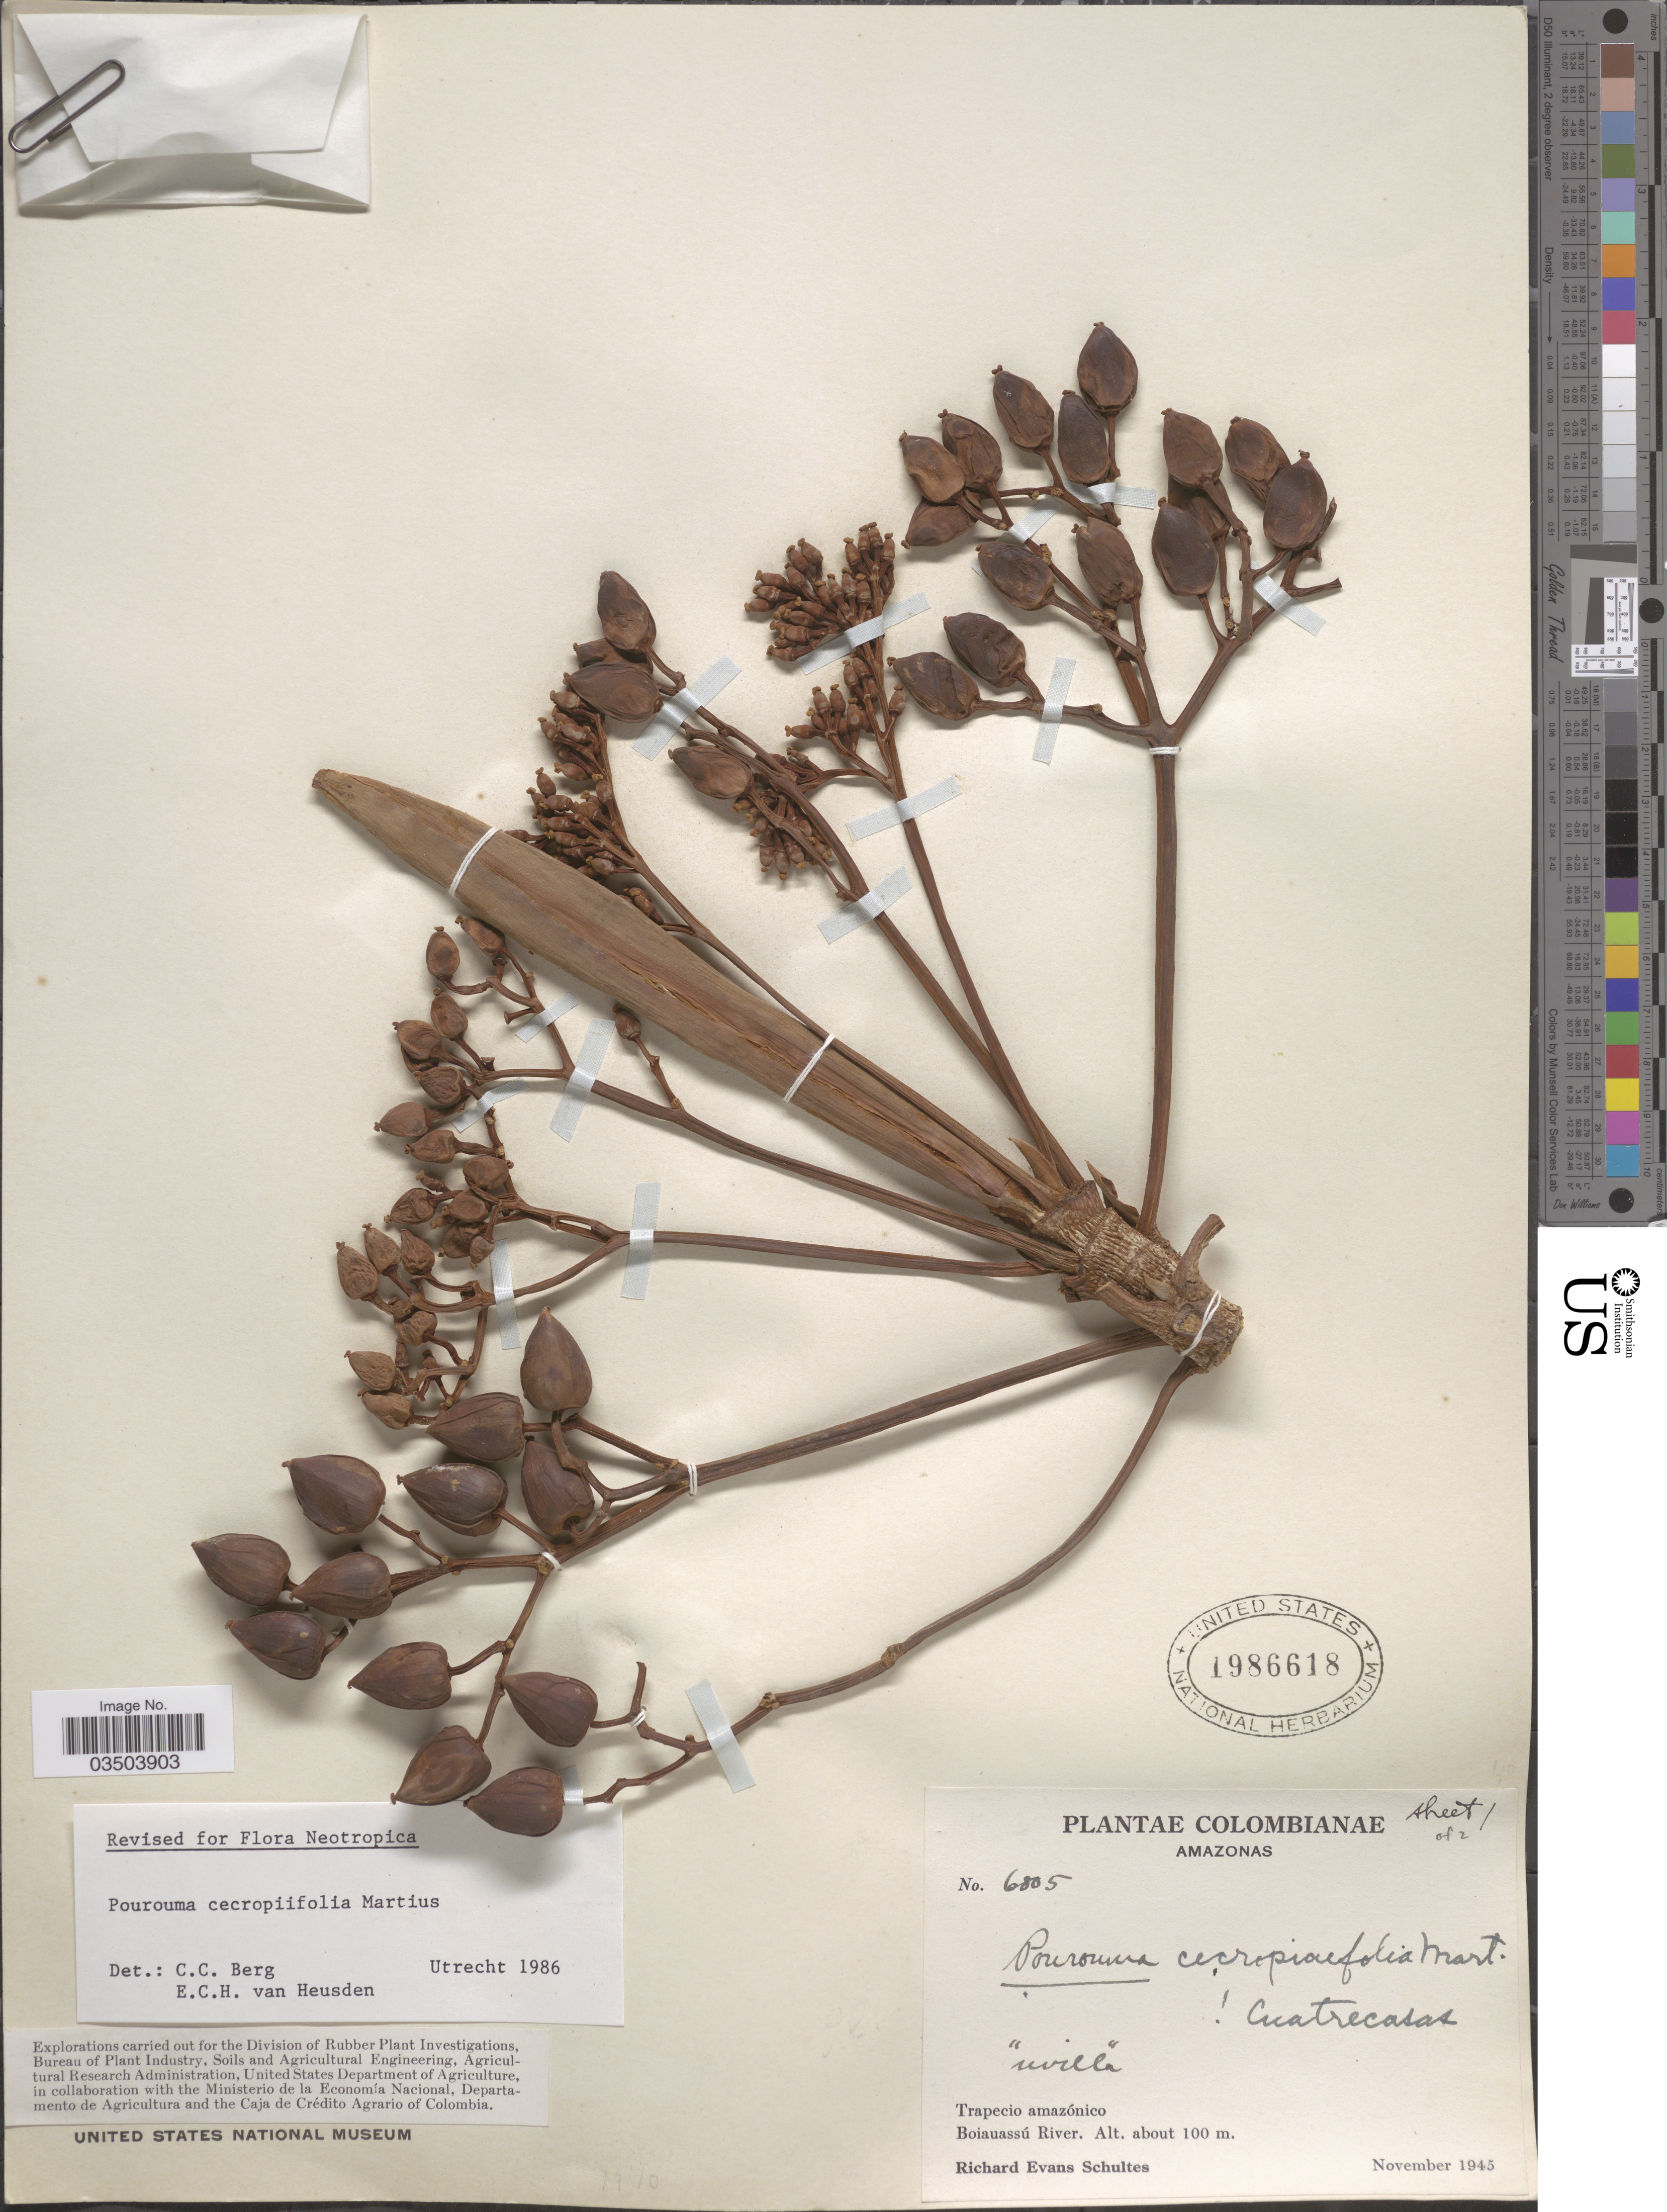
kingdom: Plantae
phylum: Tracheophyta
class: Magnoliopsida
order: Rosales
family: Urticaceae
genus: Pourouma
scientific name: Pourouma cecropiifolia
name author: Mart.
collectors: R. E. Schultes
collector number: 6805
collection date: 1945-11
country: Colombia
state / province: Amazônas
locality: Trapecio amazónico. Boiauassú River.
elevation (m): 100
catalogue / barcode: US 1986618